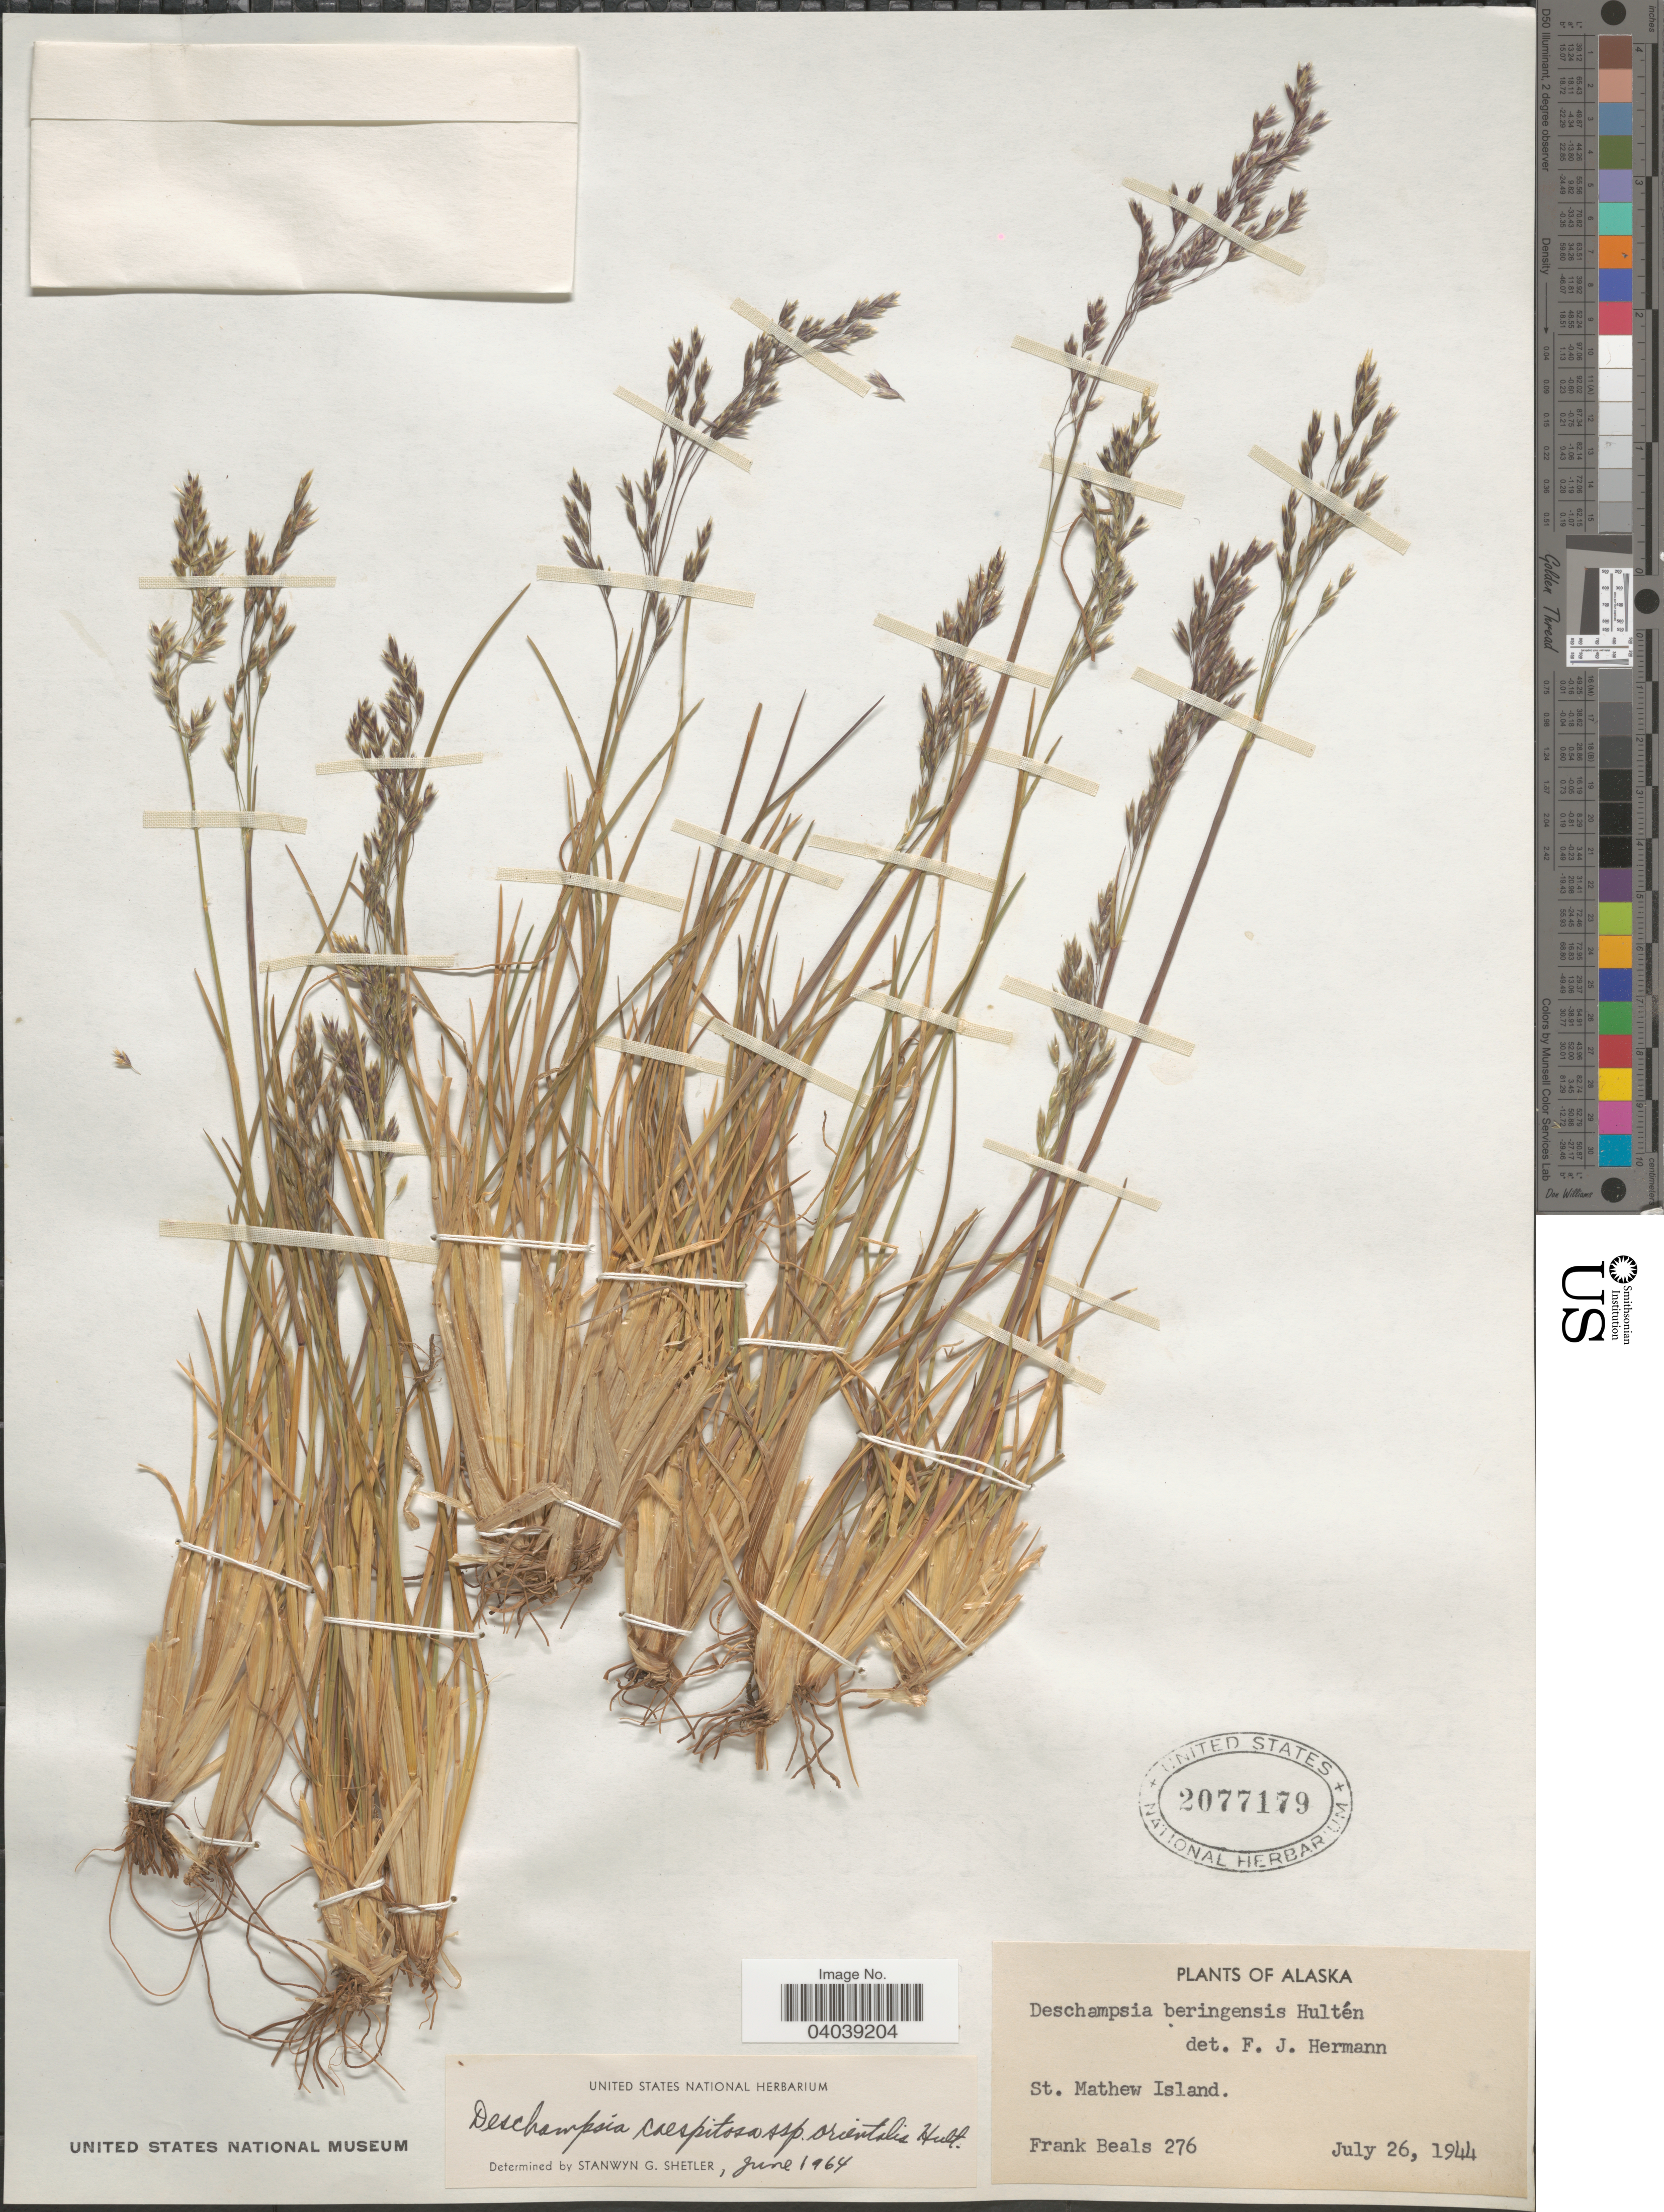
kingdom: Plantae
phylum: Tracheophyta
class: Liliopsida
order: Poales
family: Poaceae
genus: Deschampsia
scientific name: Deschampsia cespitosa subsp. orientalis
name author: Hultén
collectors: F. Beals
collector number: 276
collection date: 1944-07-26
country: United States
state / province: Alaska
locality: St. Mathew Island.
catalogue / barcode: US 2077179